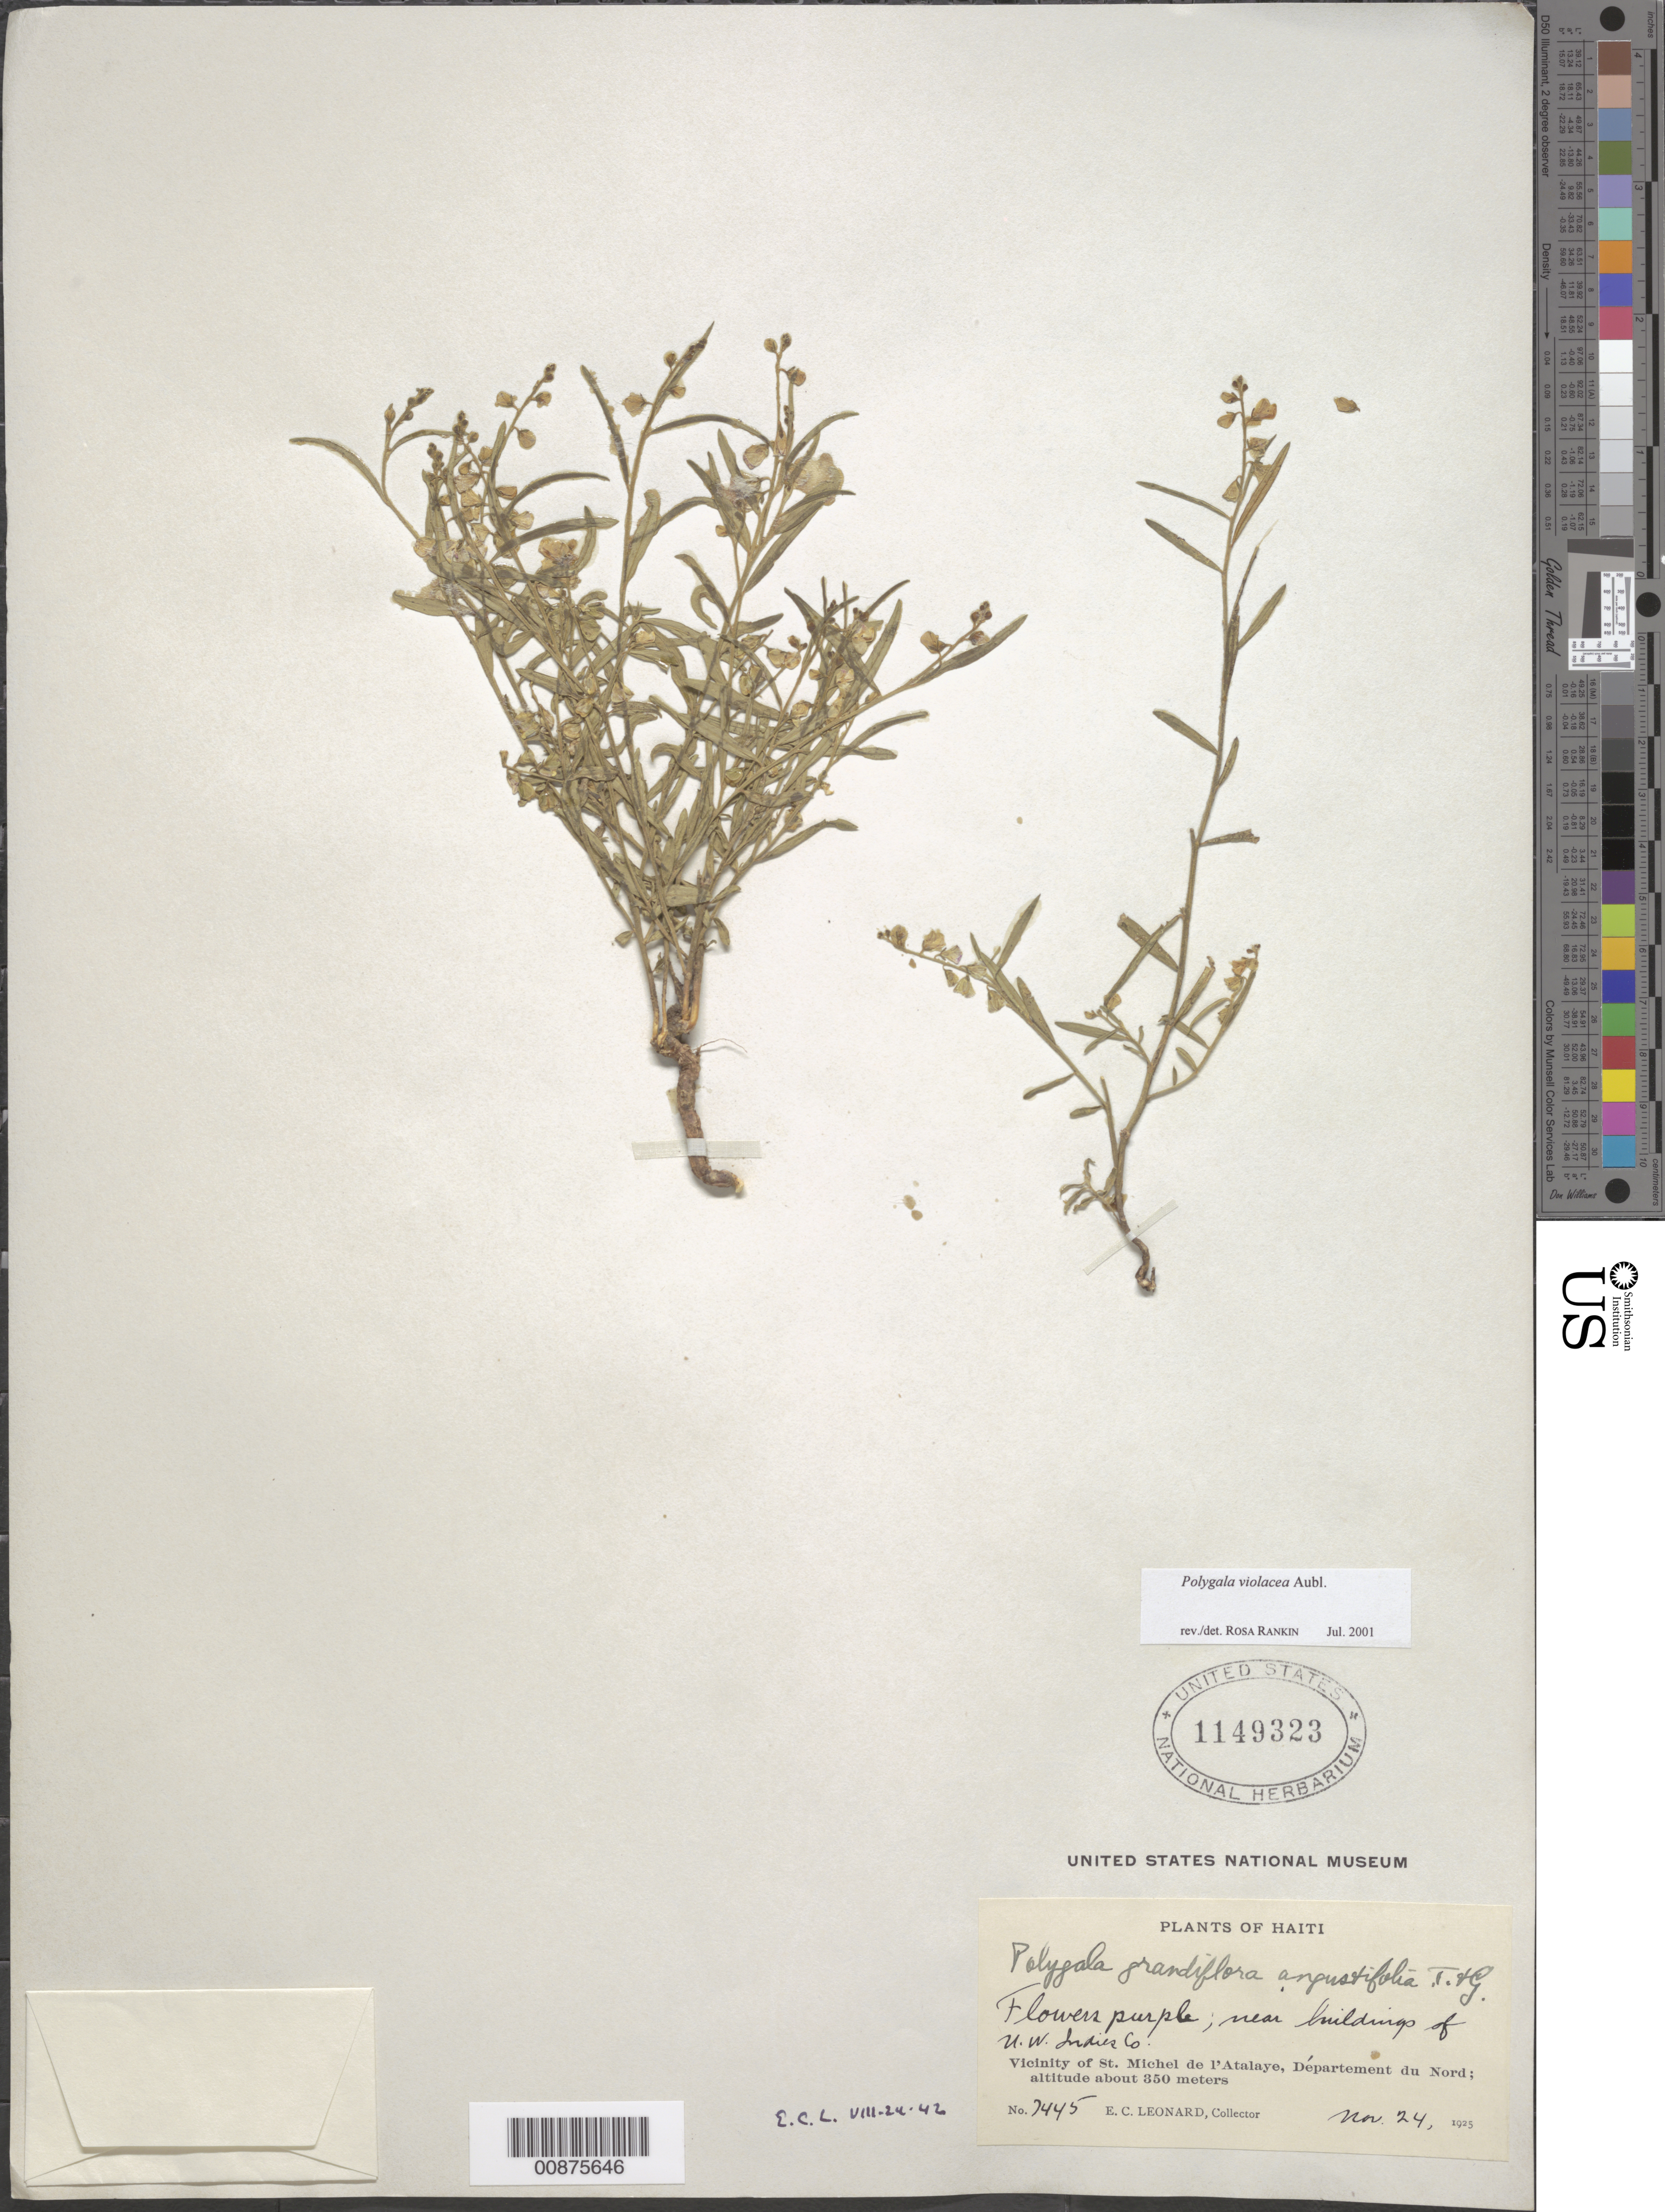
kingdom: Plantae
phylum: Tracheophyta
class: Magnoliopsida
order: Fabales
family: Polygalaceae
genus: Asemeia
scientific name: Asemeia violacea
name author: (Aubl.) J.F.B. Pastore & J.R. Abbott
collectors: E. C. Leonard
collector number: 7445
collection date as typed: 24 Nov 1925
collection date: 1925-11-24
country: Haiti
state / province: Artibonite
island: Hispaniola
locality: Vicinity of St. Michel de l'Atalaye, near buildings of UW Indies Co.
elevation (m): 350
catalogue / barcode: US 1149323